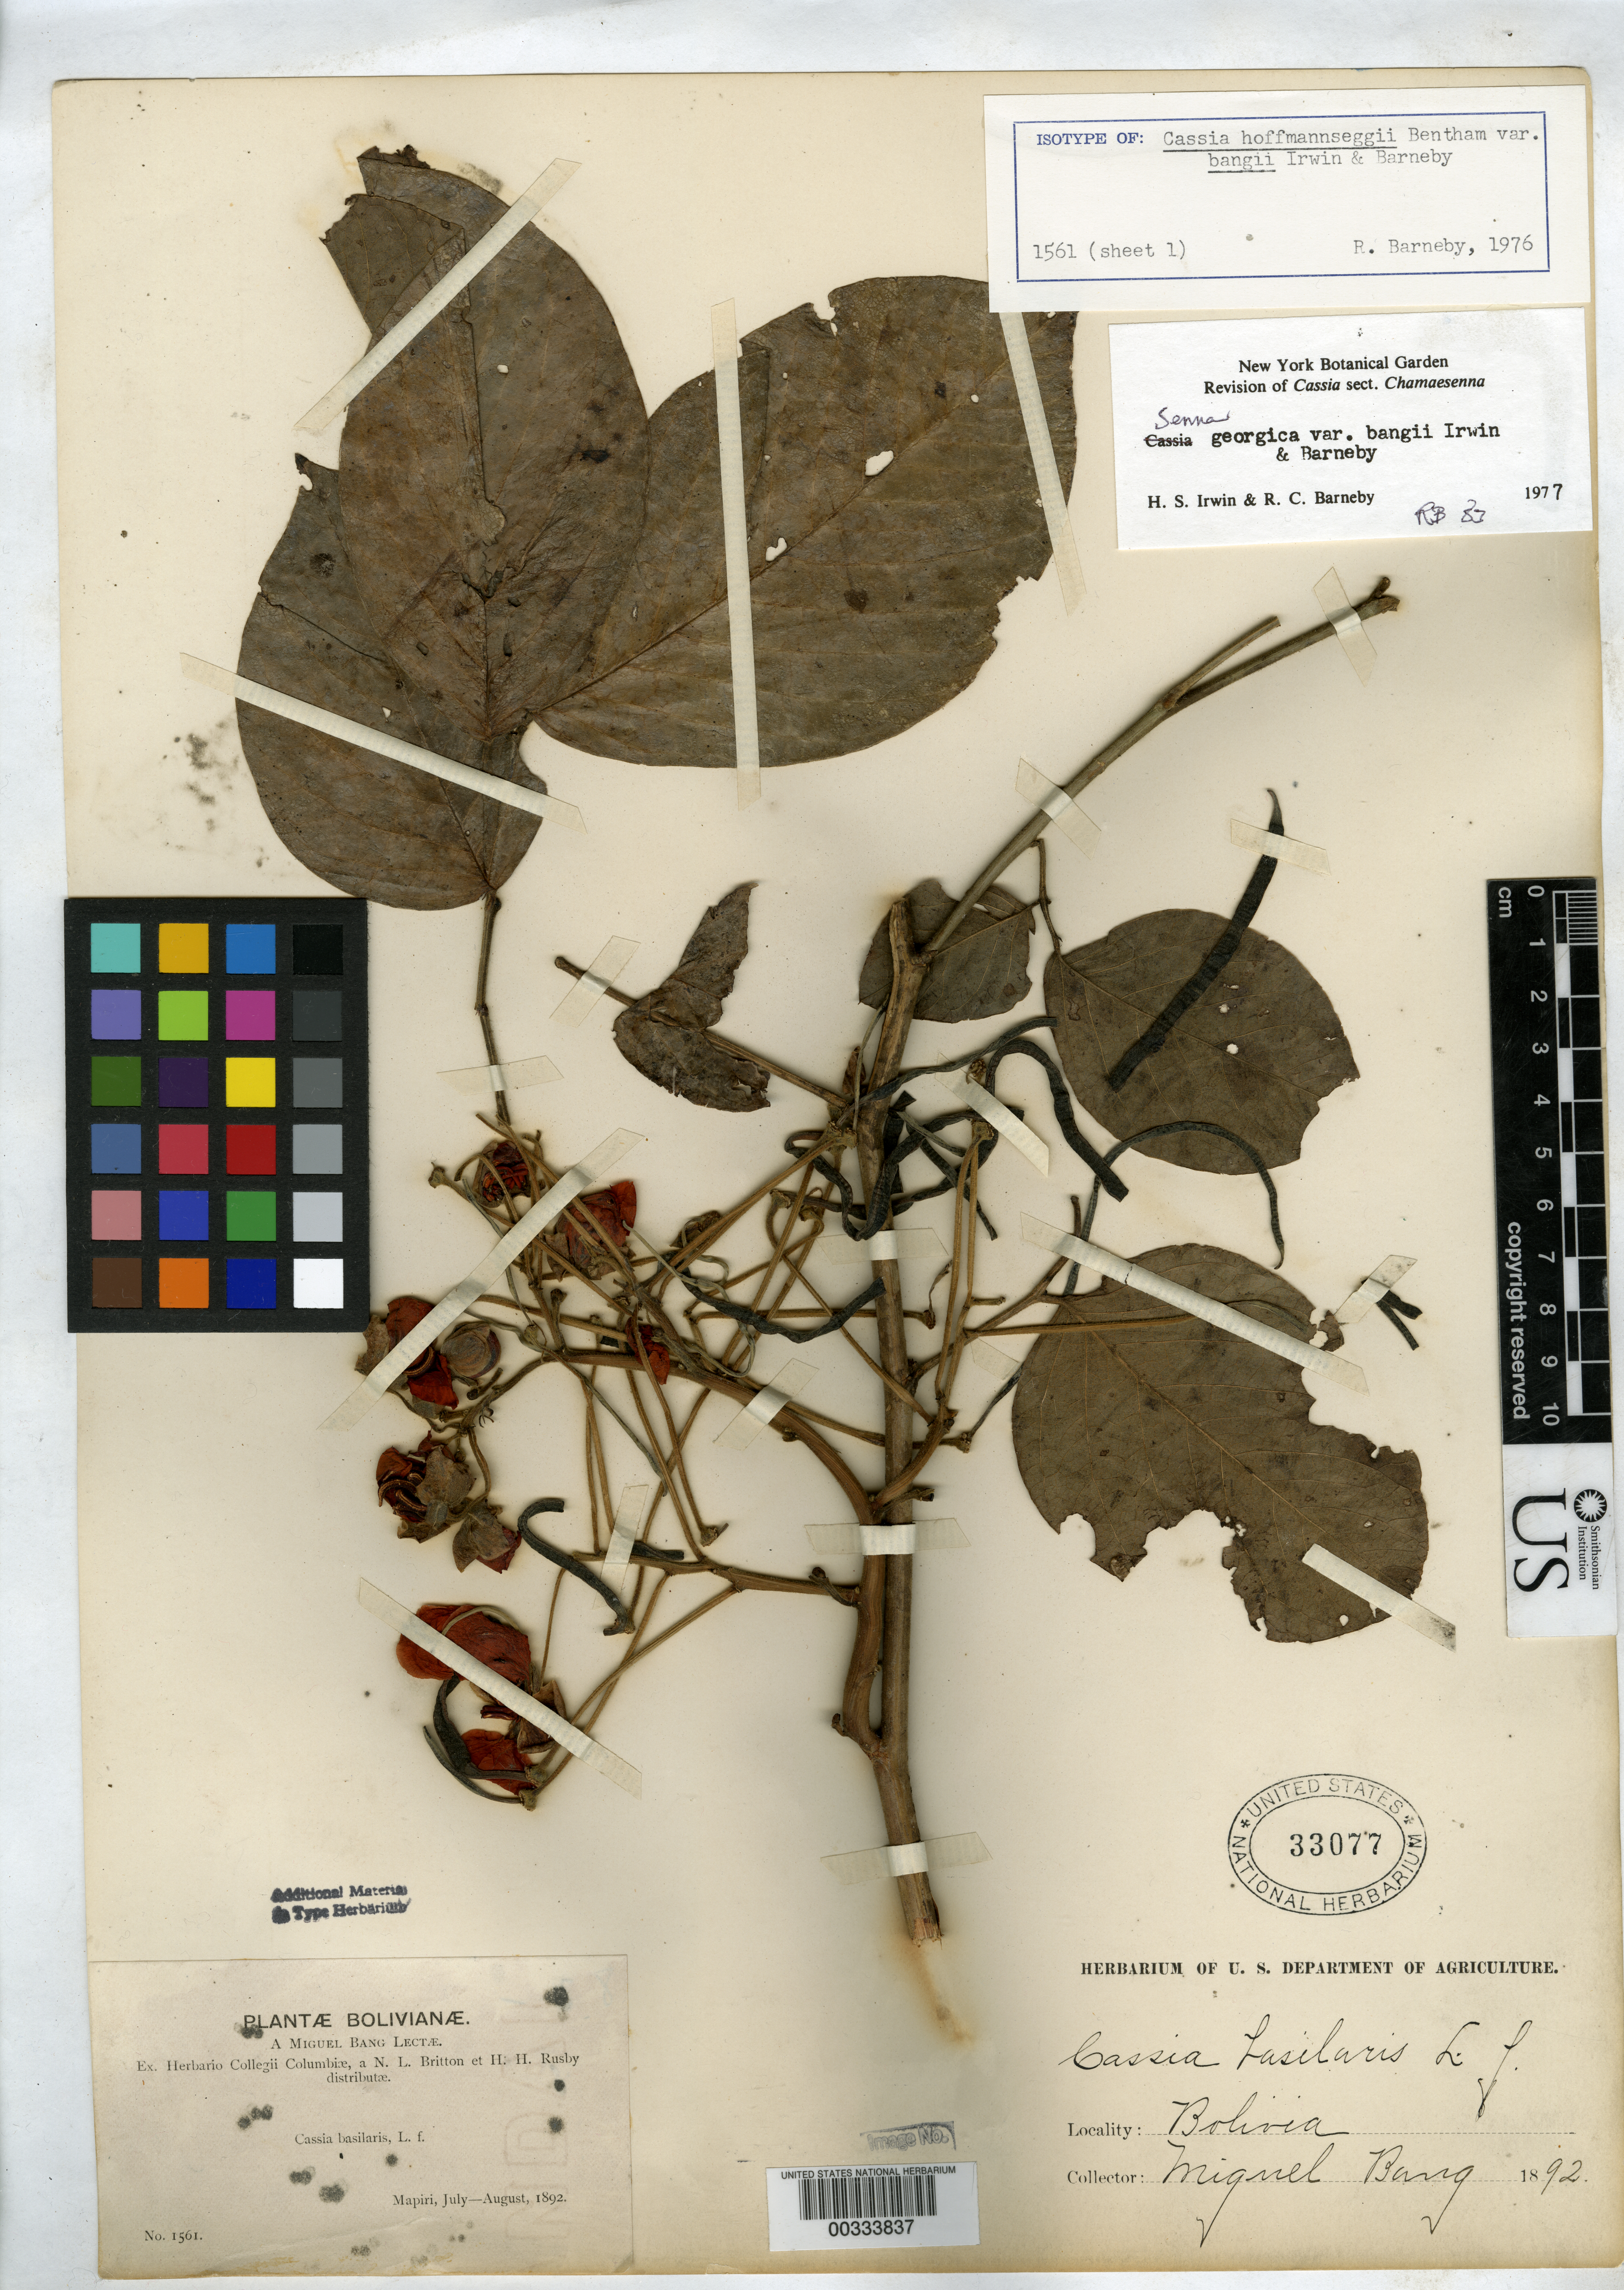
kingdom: Plantae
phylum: Tracheophyta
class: Magnoliopsida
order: Fabales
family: Fabaceae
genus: Senna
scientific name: Senna georgica var. bangii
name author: H.S. Irwin & Barneby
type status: Isotype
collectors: M. Bang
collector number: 1561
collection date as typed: Jul 1892 to -- Aug 1892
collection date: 1892-07/1892-08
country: Bolivia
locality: Mapiri.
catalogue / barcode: US 33077